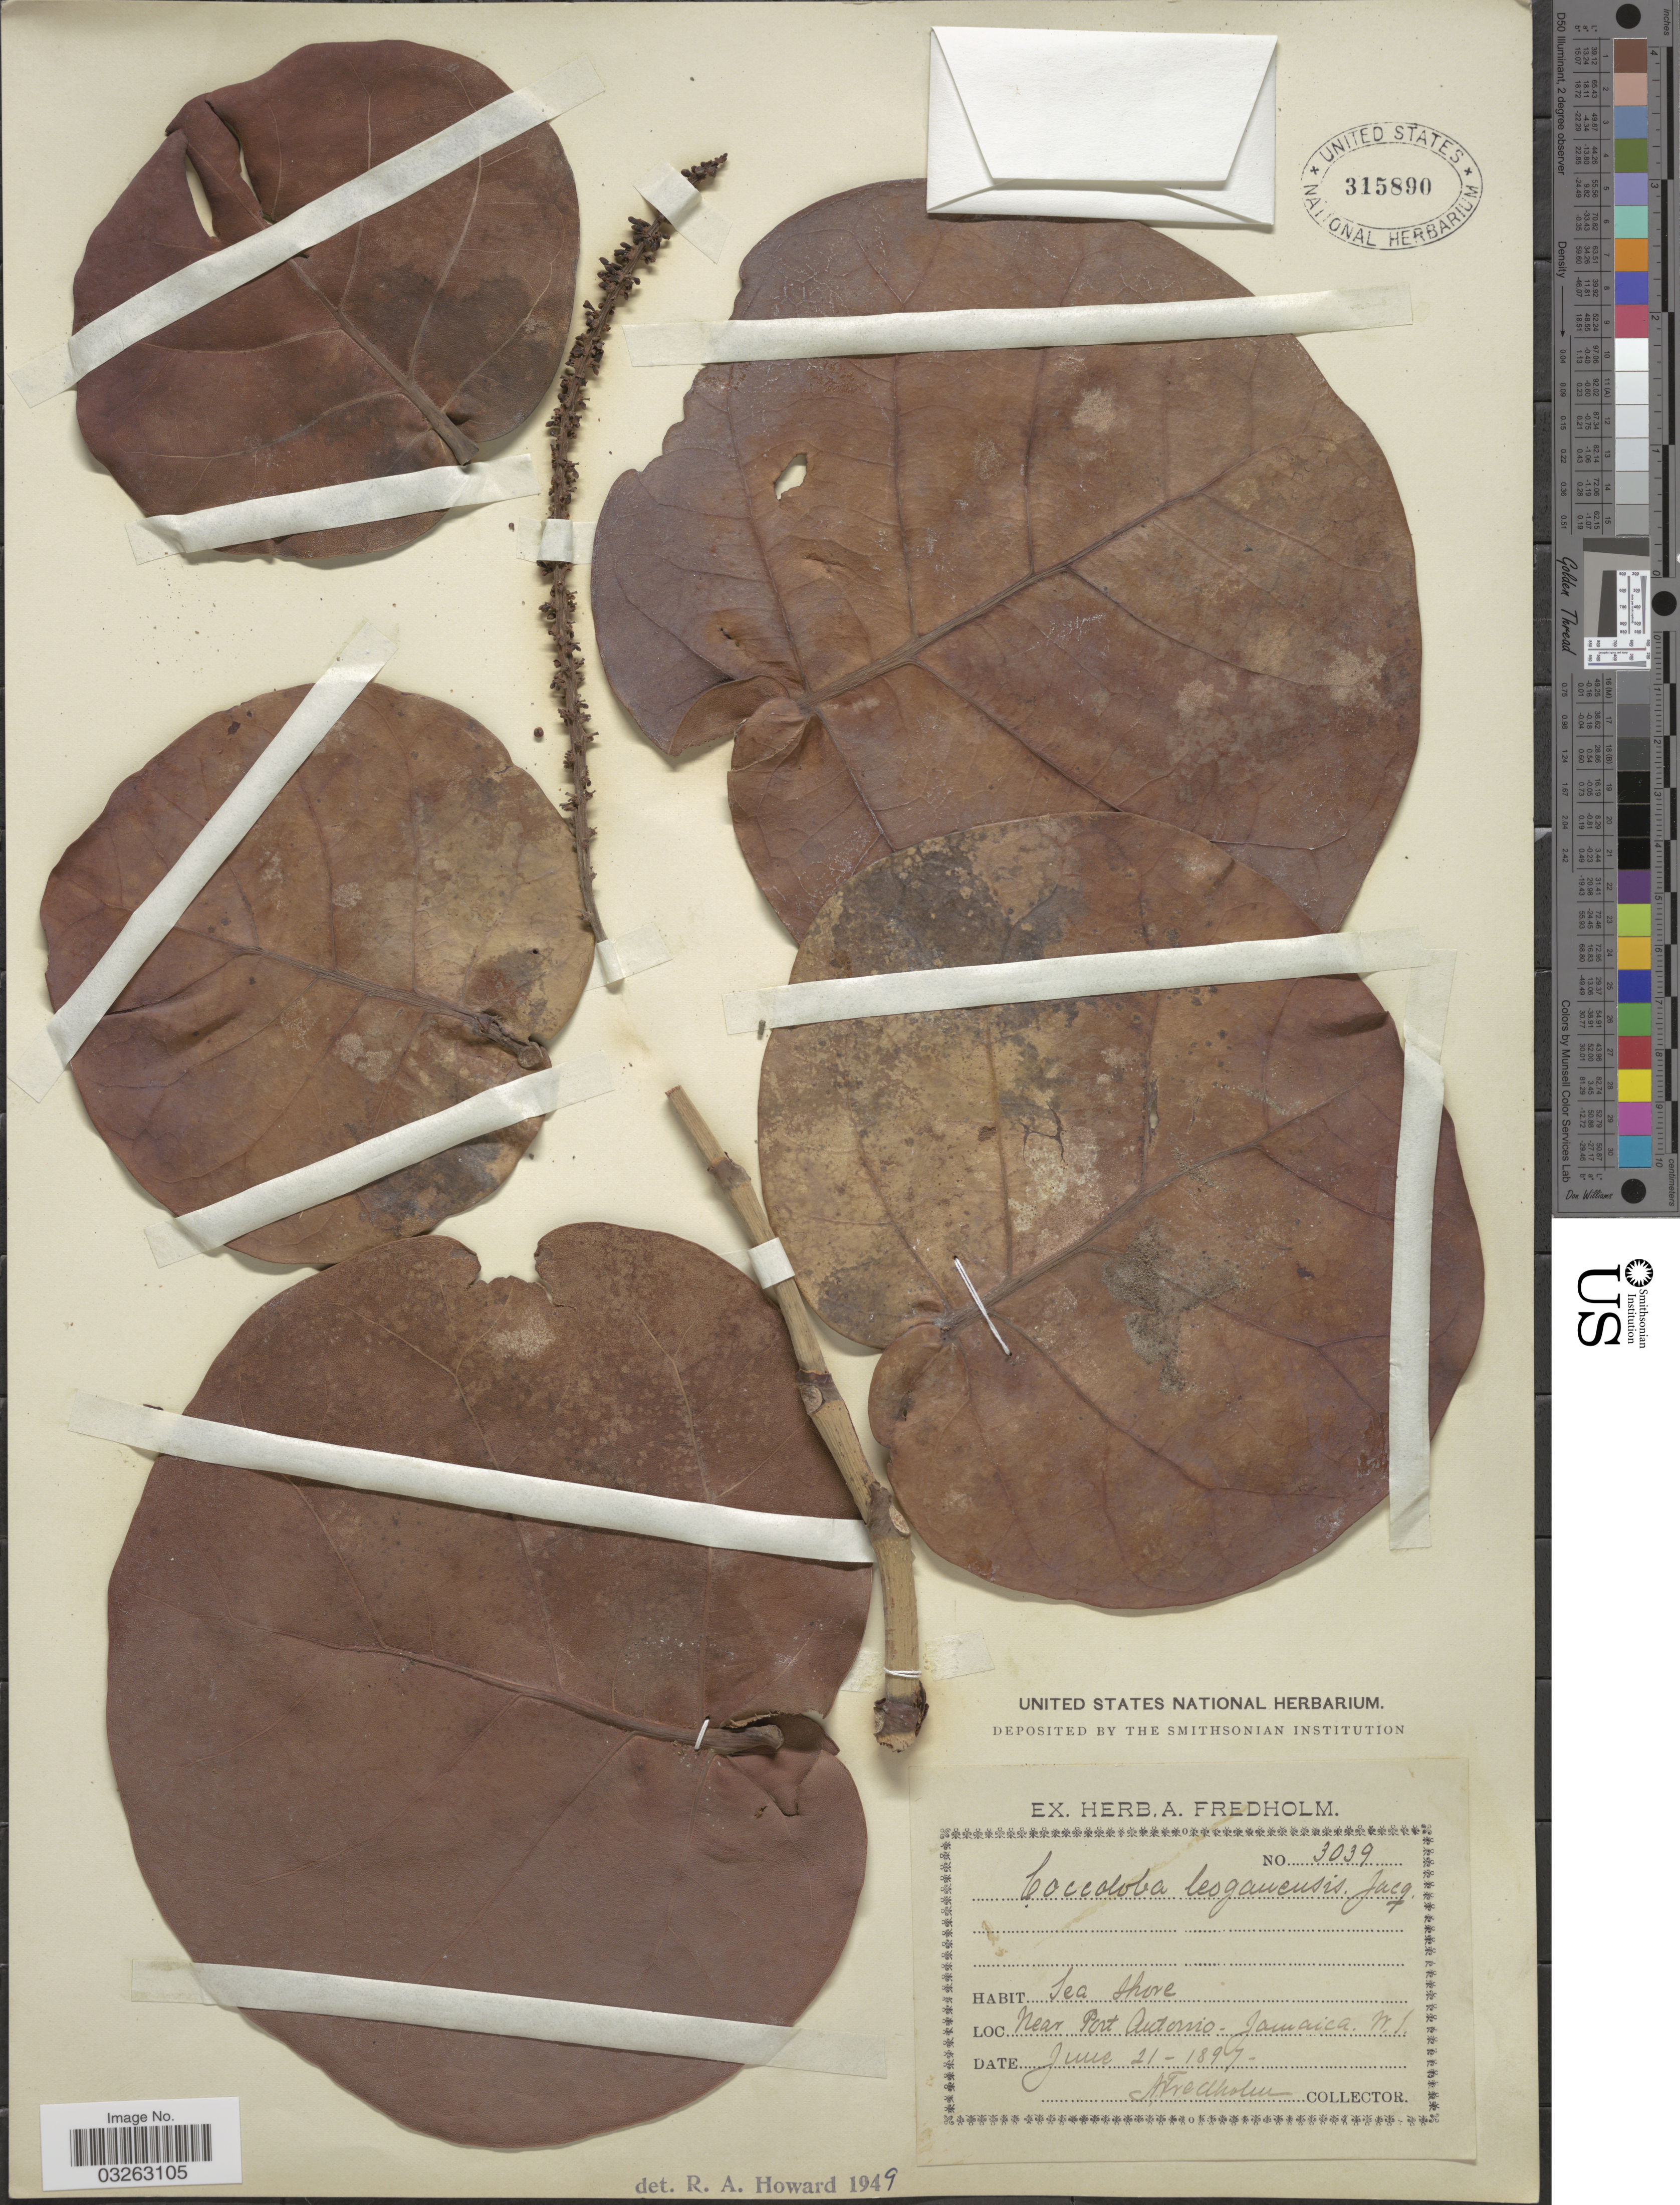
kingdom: Plantae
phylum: Tracheophyta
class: Magnoliopsida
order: Caryophyllales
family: Polygonaceae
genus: Coccoloba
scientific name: Coccoloba leoganensis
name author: Jacq.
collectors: A. Fredholm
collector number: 3039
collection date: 1897-06-21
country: Jamaica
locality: Near Port Antonio.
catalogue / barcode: US 315890